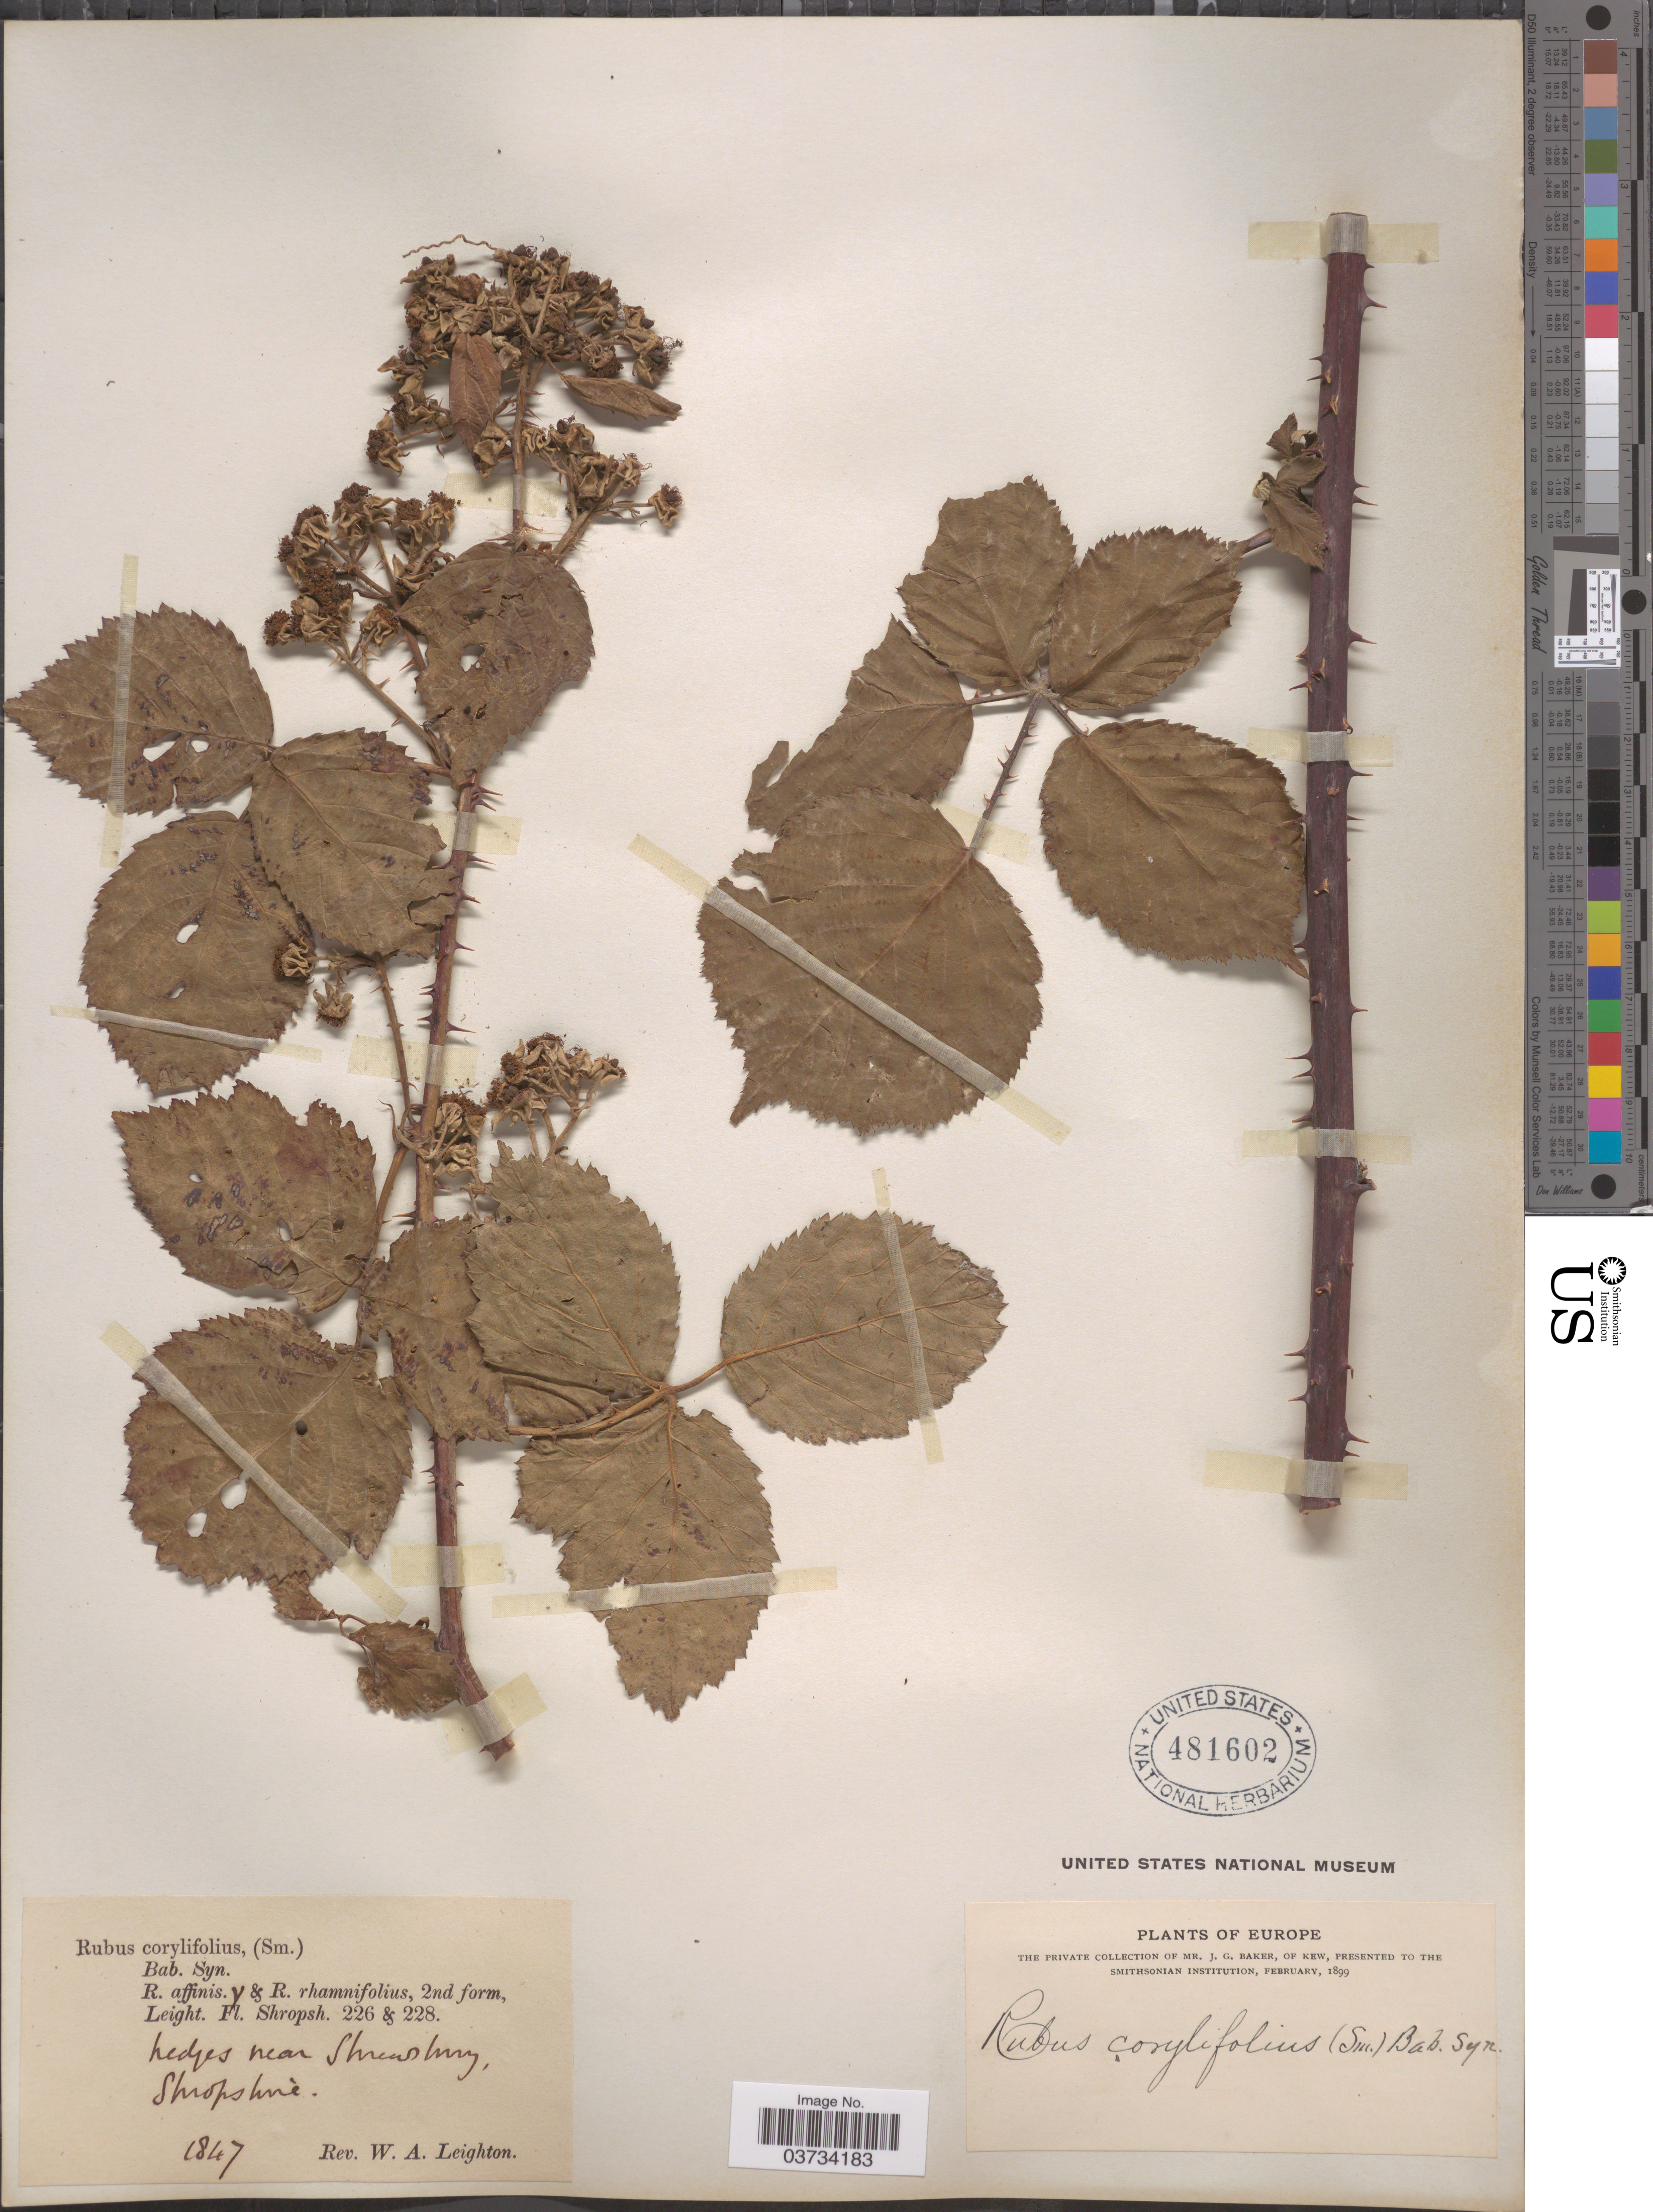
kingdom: Plantae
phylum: Tracheophyta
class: Magnoliopsida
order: Rosales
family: Rosaceae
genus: Rubus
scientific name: Rubus corylifolius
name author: Hayne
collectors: W. Leighton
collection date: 1847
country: United Kingdom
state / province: England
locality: Ledges near shrensbury, Shropshire.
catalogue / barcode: US 481602